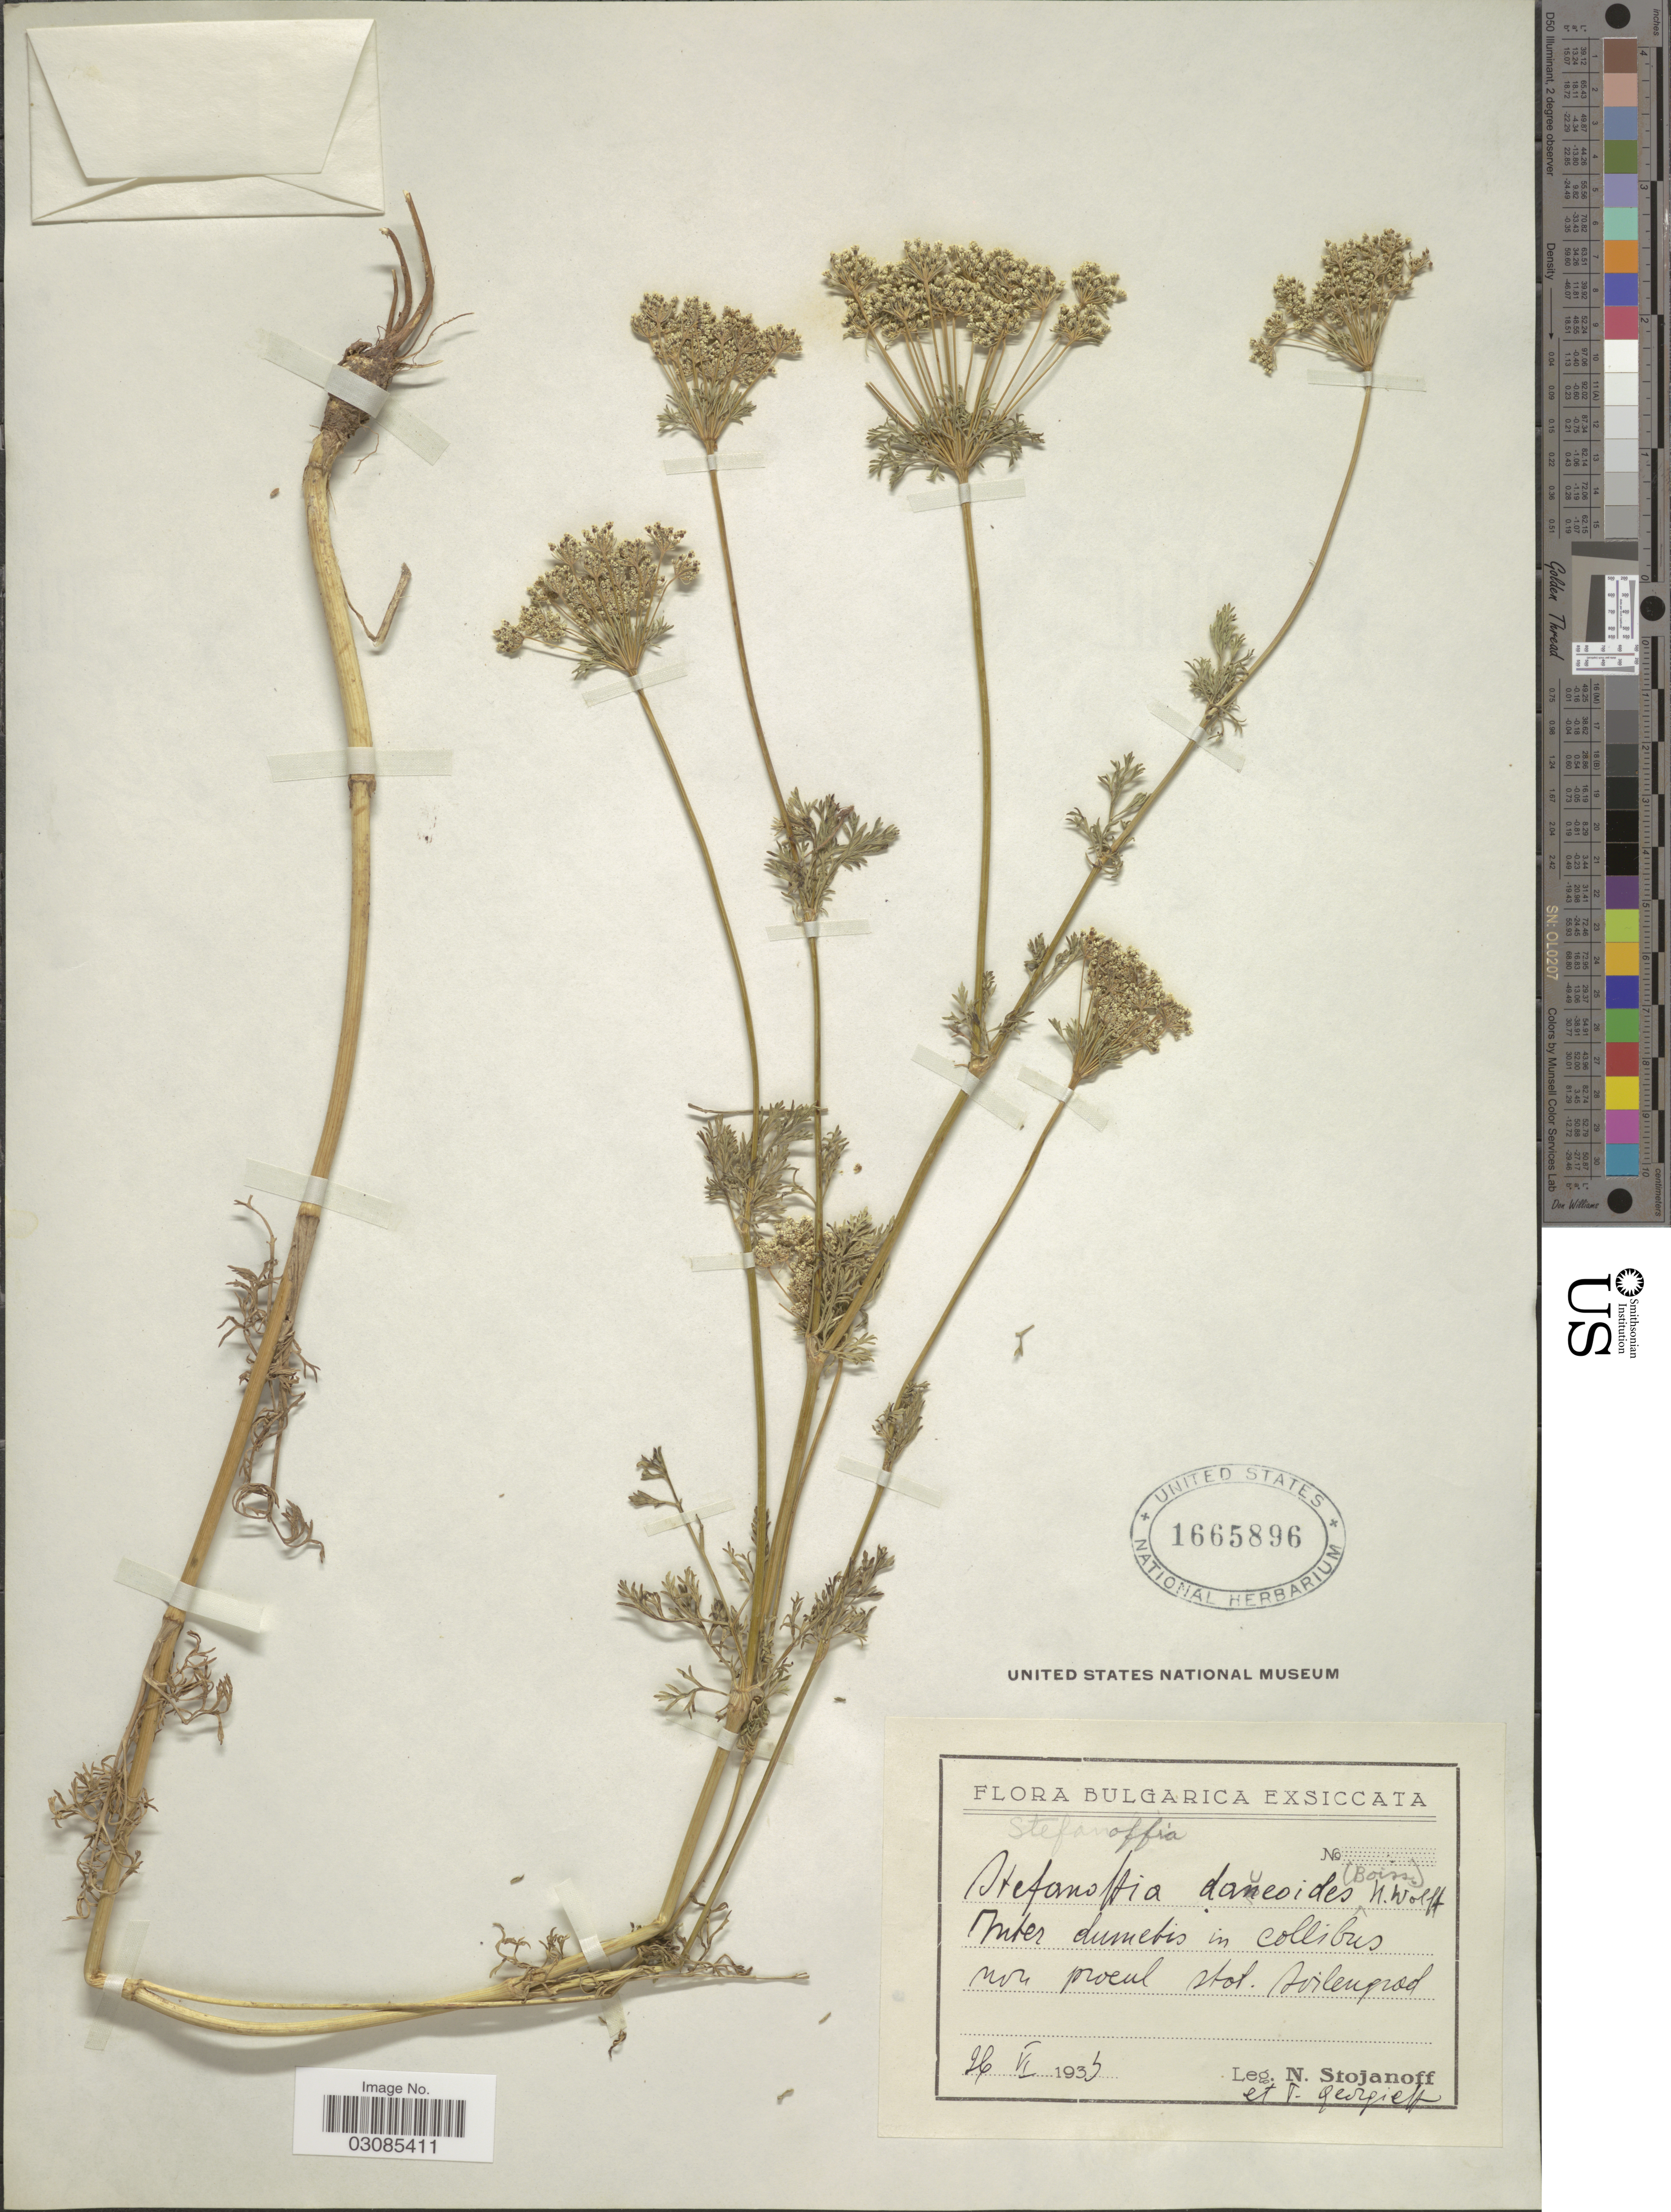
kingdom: Plantae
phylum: Tracheophyta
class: Magnoliopsida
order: Apiales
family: Apiaceae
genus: Stefanoffia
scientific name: Stefanoffia daucoides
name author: (Boiss.) H. Wolff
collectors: N. Stojanoff & T. Georgieff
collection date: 1933-06-26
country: Bulgaria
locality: Inter dumetis in collibus non proenl stol. Soilenprod. [interpreted] Bulgarica.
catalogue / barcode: US 1665896